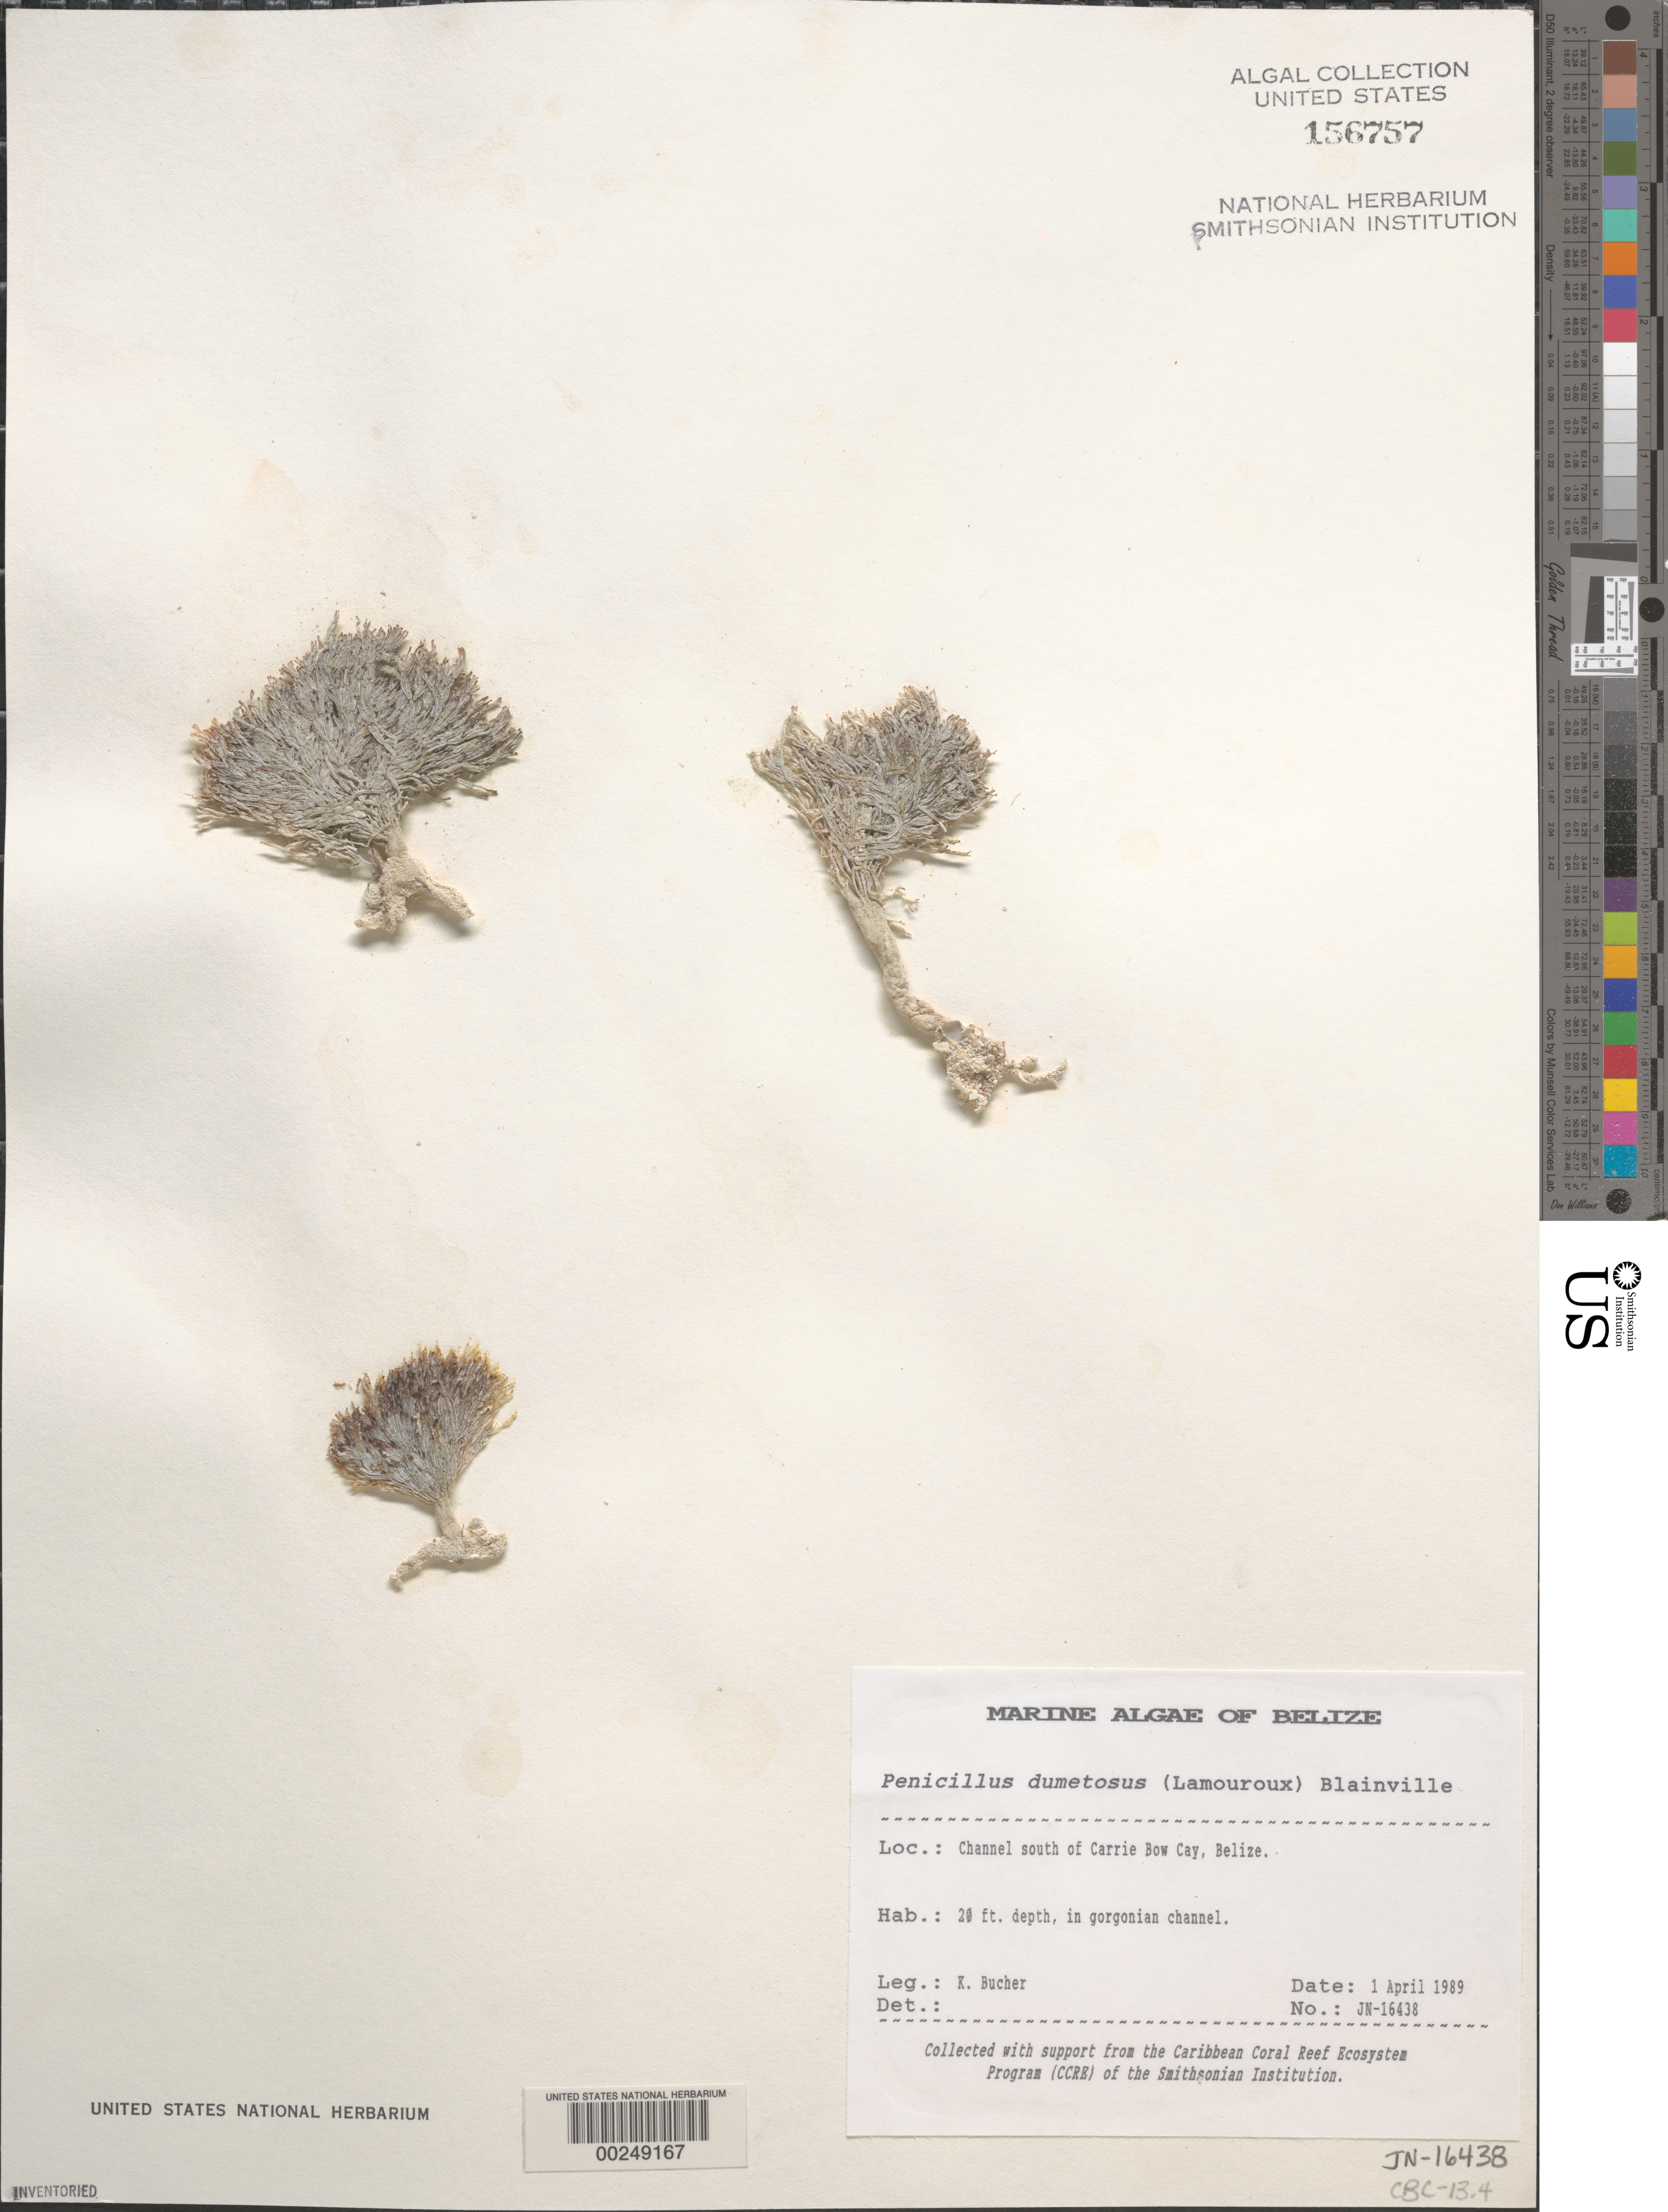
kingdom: Plantae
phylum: Chlorophyta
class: Ulvophyceae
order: Bryopsidales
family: Udoteaceae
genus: Penicillus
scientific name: Penicillus dumetosus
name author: (J.V.Lamouroux) Blainville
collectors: K. E. Bucher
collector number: Jn-16438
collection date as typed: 01 Apr 1989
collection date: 1989-04-01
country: Belize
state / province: Stann Creek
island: Carrie Bow Cay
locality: Channel south of Carrie Bow Cay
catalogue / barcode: US 156757